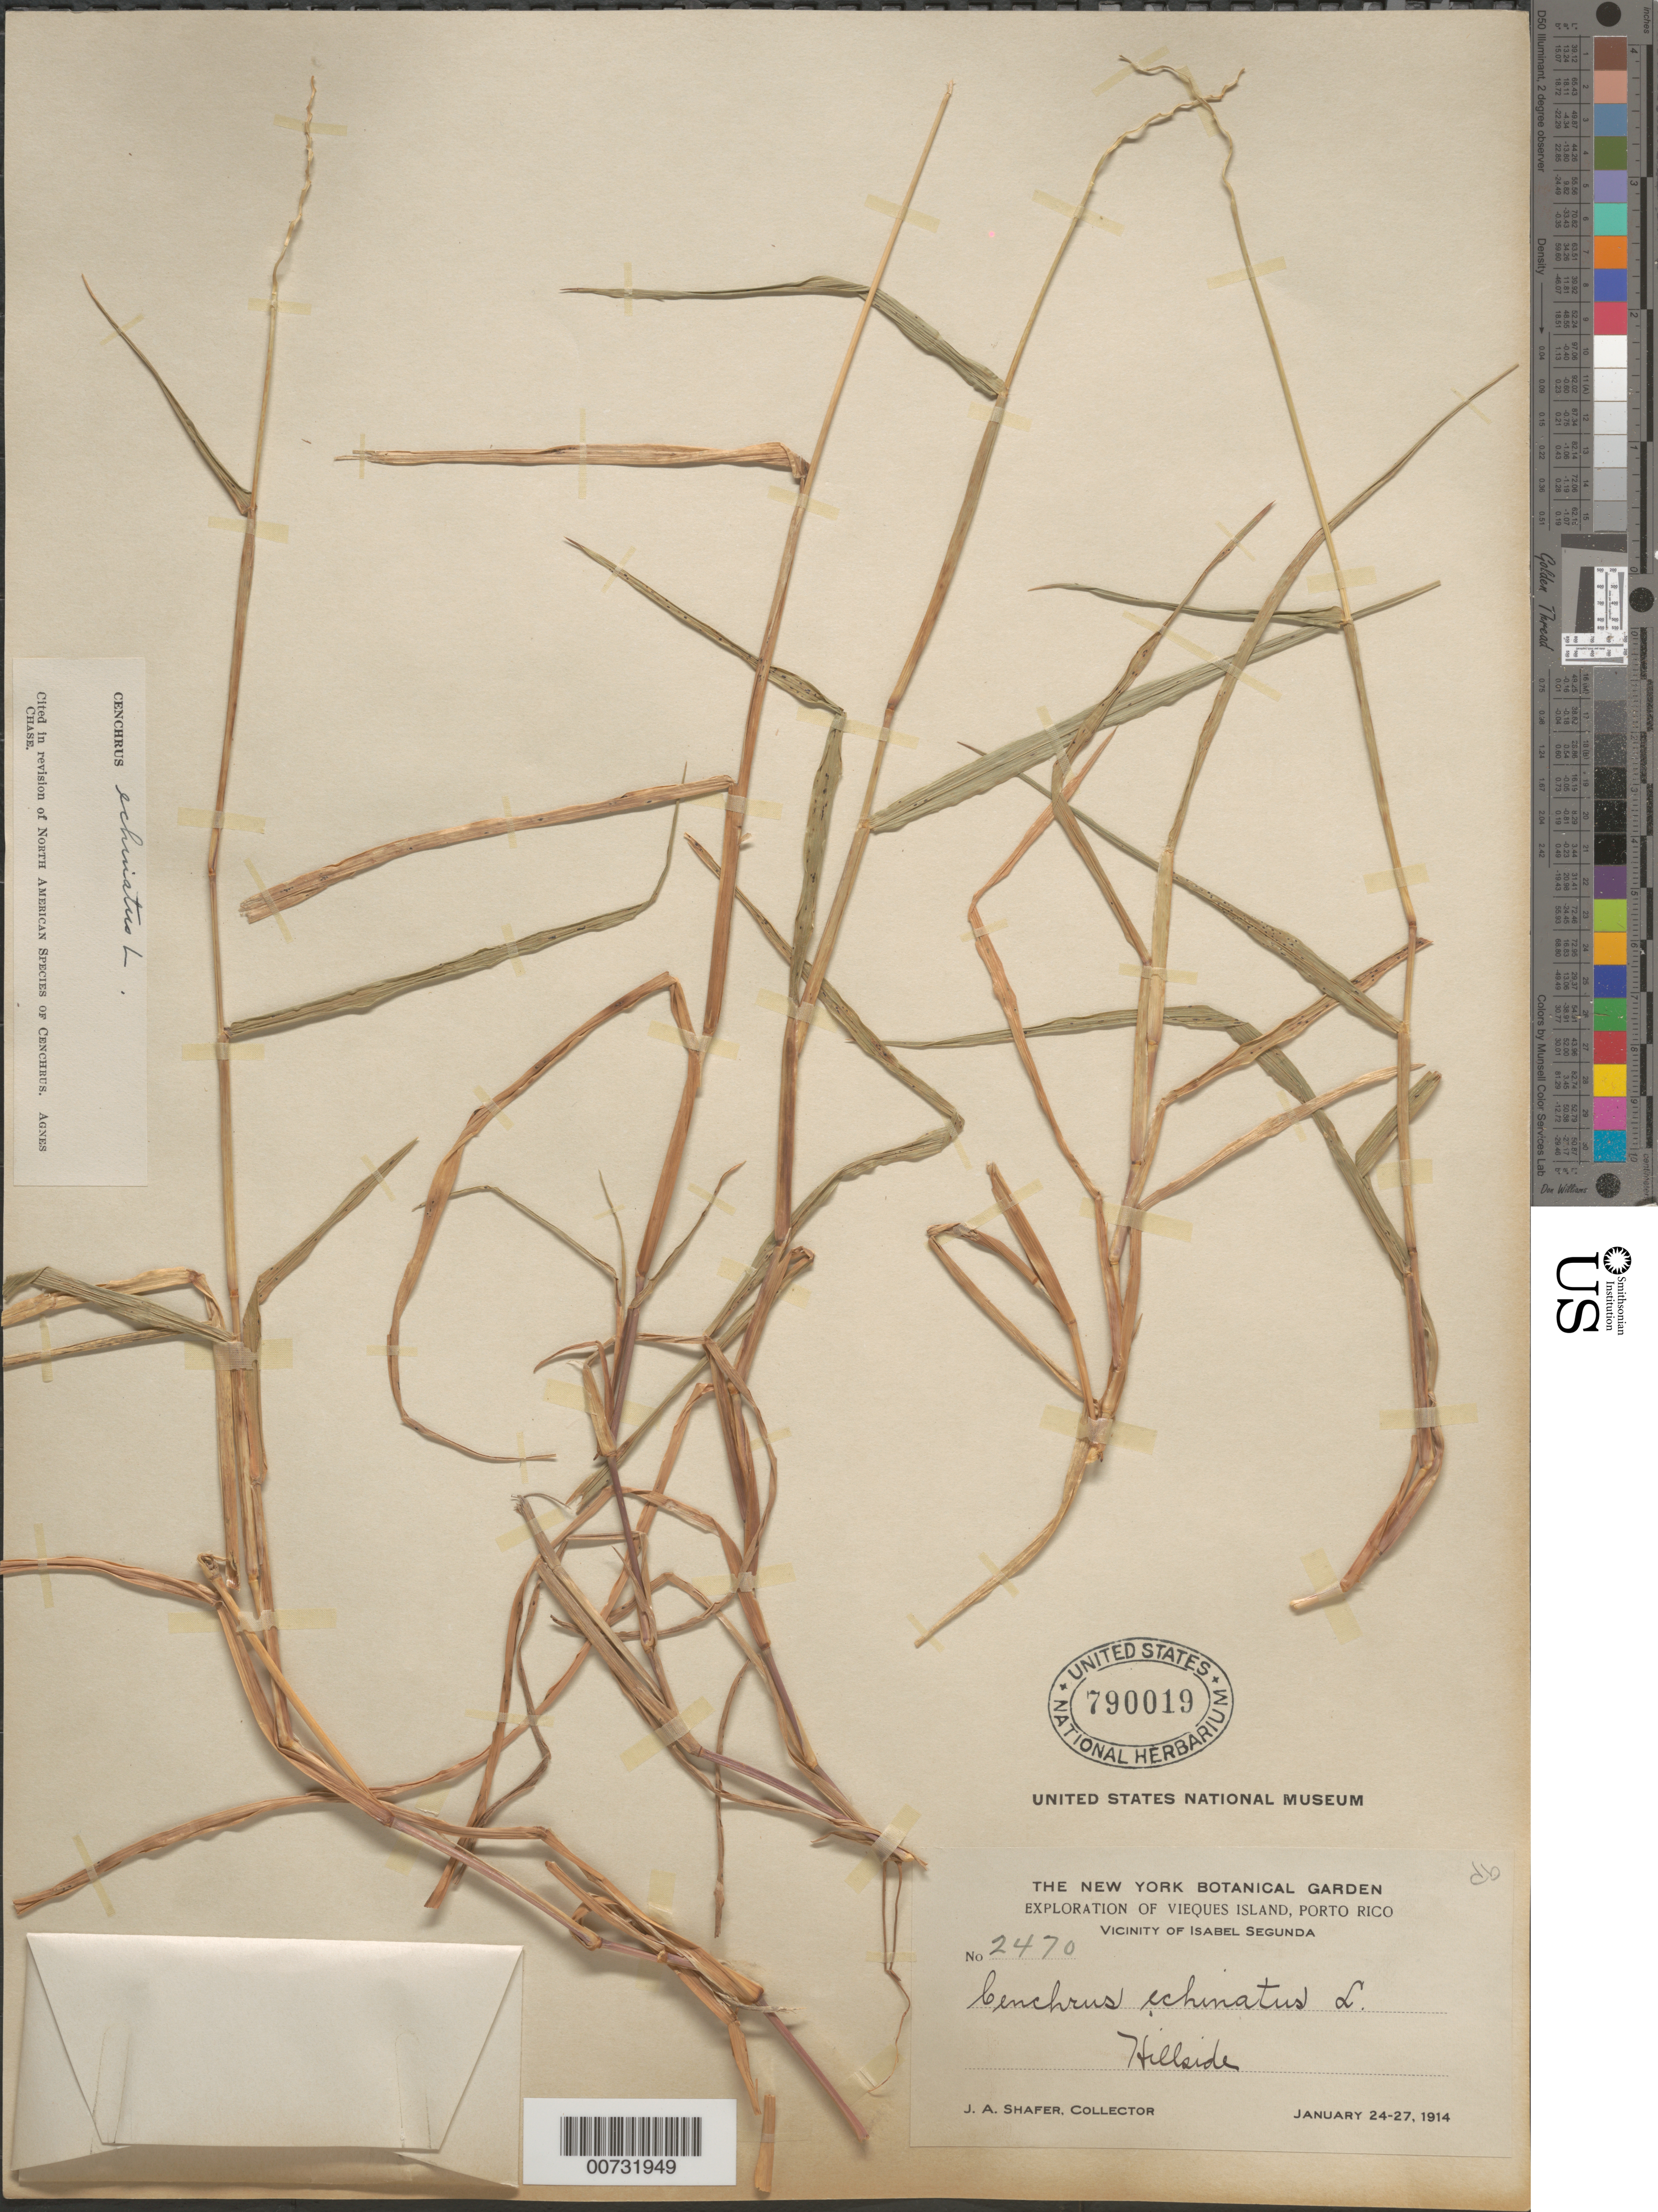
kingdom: Plantae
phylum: Tracheophyta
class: Liliopsida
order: Poales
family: Poaceae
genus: Cenchrus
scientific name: Cenchrus echinatus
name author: L.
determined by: Chase, [M.] Agnes, (US)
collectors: J. A. Shafer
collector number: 2470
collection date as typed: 24 Jan 1914 to 27 Jan 1914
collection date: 1914-01-24/1914-01-27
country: Puerto Rico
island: Vieques I.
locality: Isabel Segunda, vic of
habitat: Hillside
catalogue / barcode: US 790019